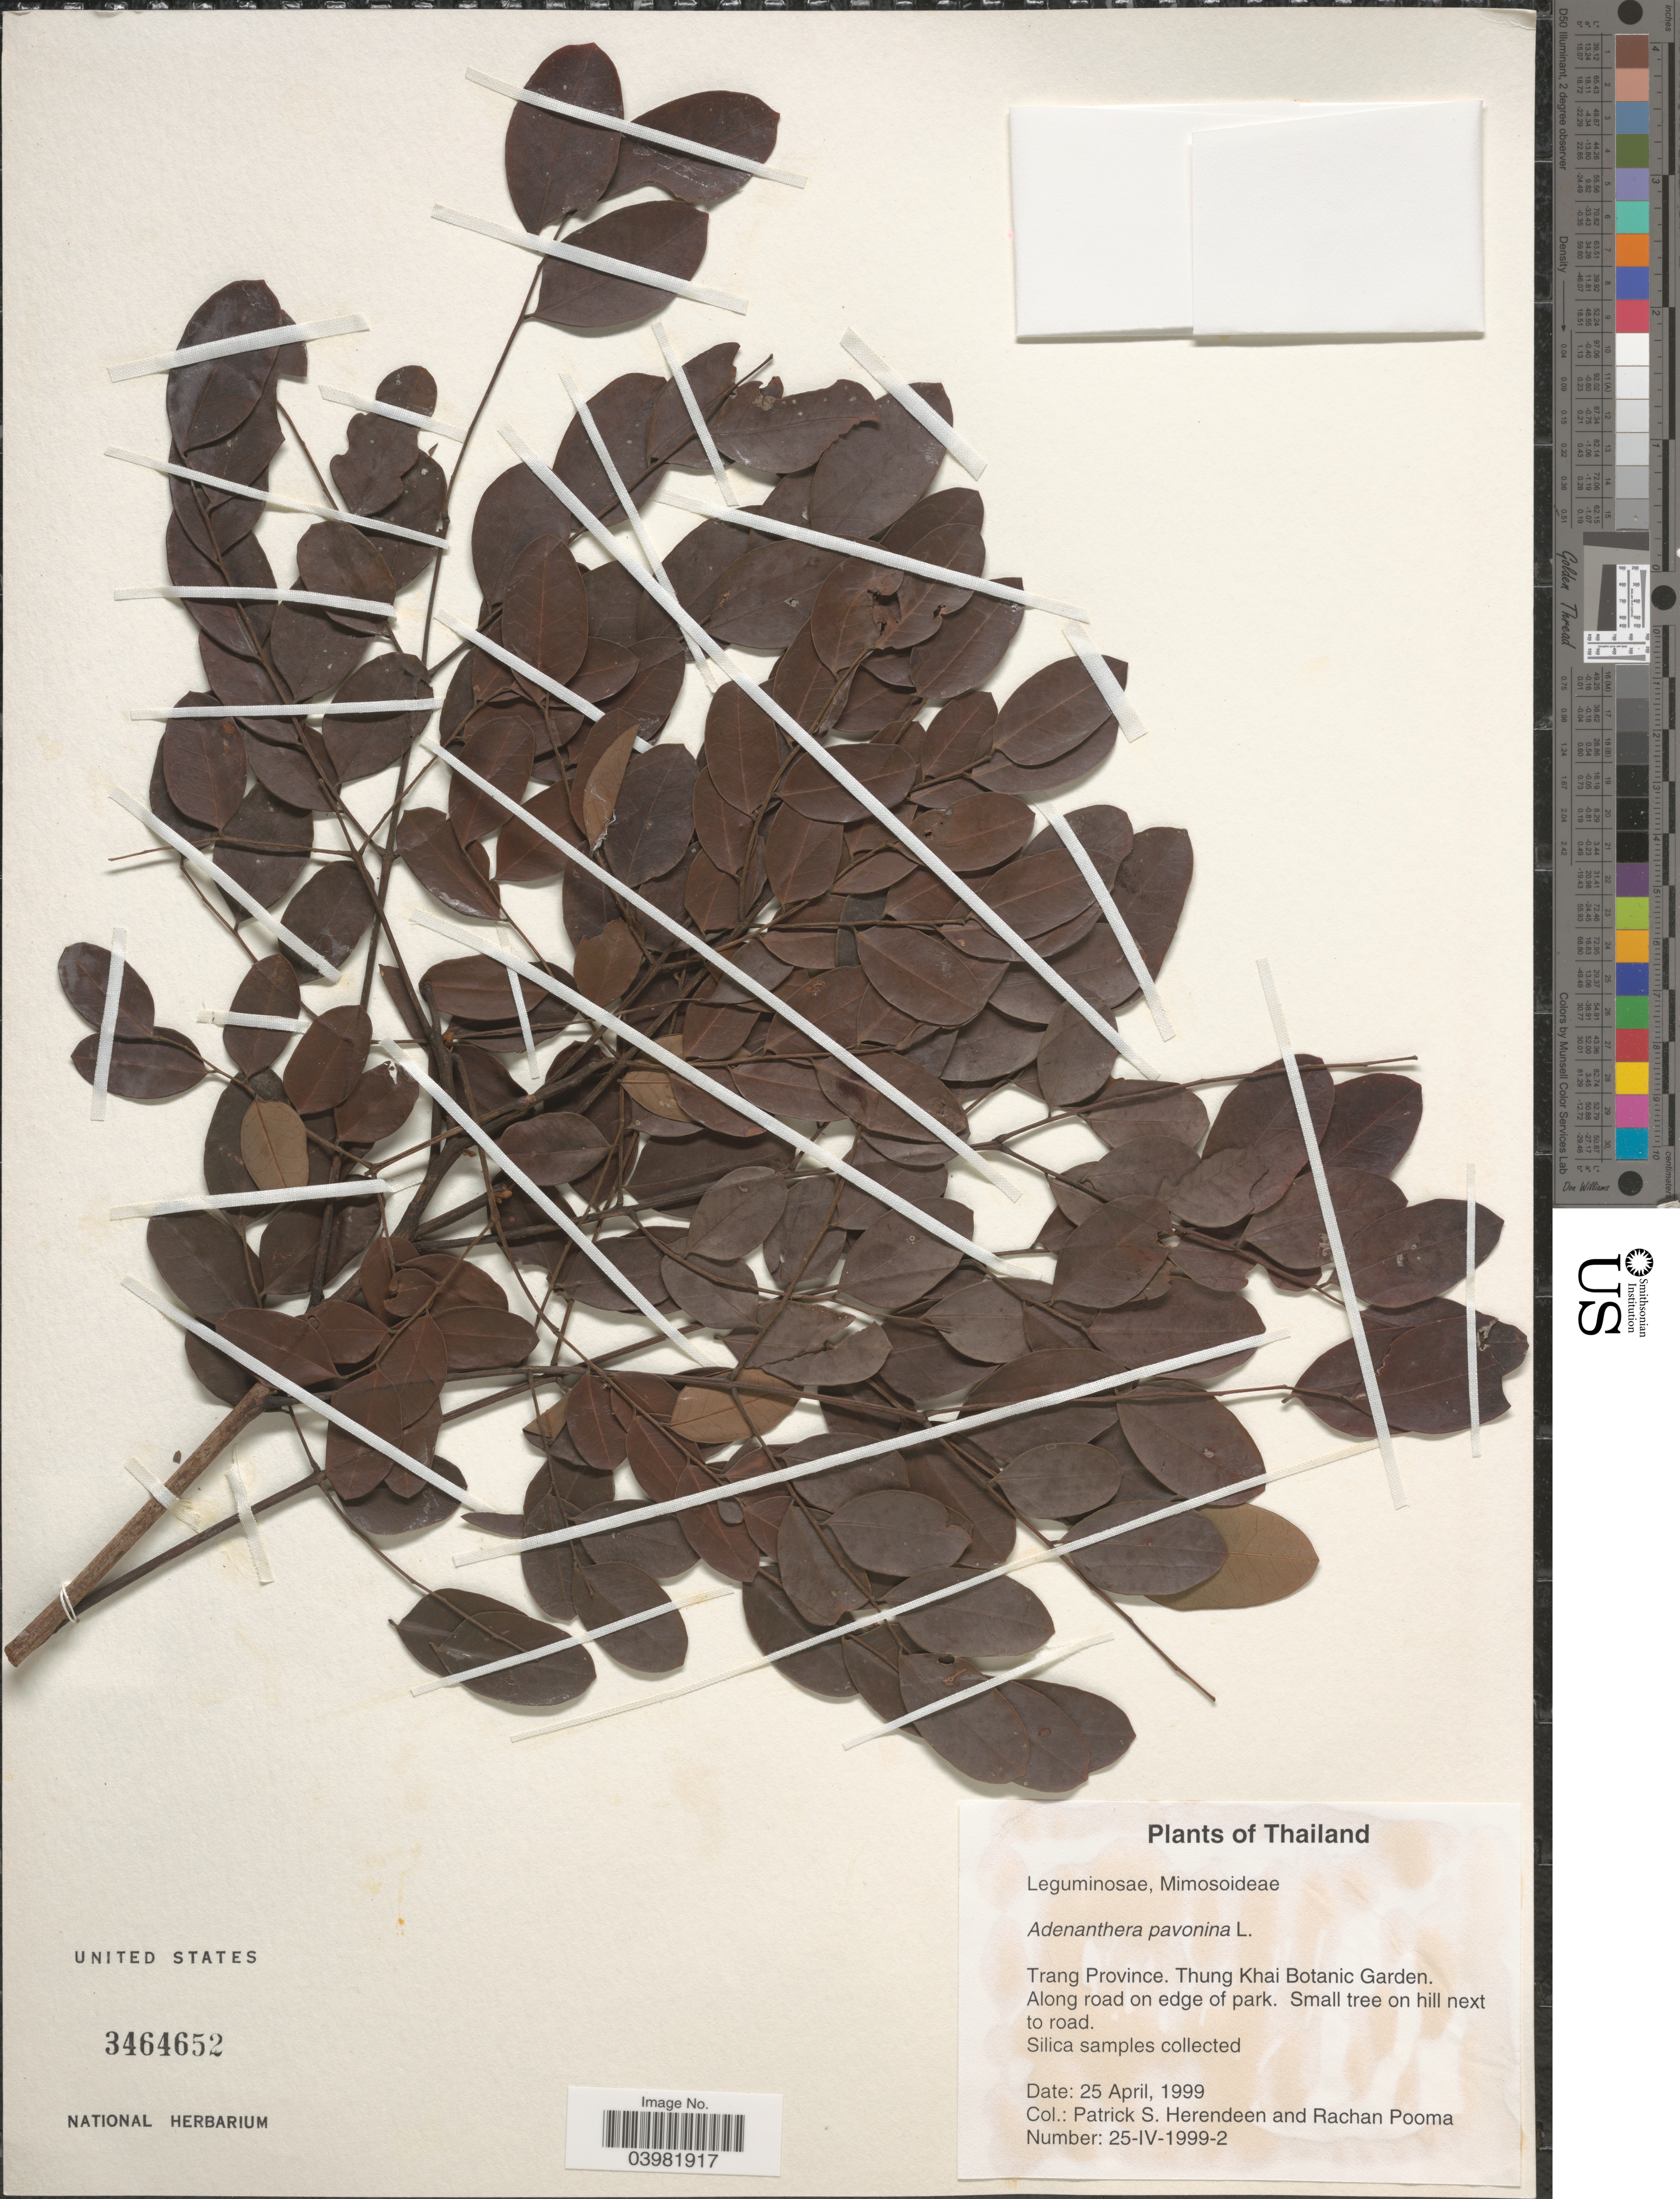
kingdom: Plantae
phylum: Tracheophyta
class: Magnoliopsida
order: Fabales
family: Fabaceae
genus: Adenanthera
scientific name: Adenanthera pavonina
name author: L.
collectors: P. S. Herendeen & R. Pooma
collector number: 25-IV-1999-2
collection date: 1999-04-25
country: Thailand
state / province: Trang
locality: Thung Khai Botanic Garden. Along road on edge of park. On hill next to road.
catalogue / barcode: US 3464652